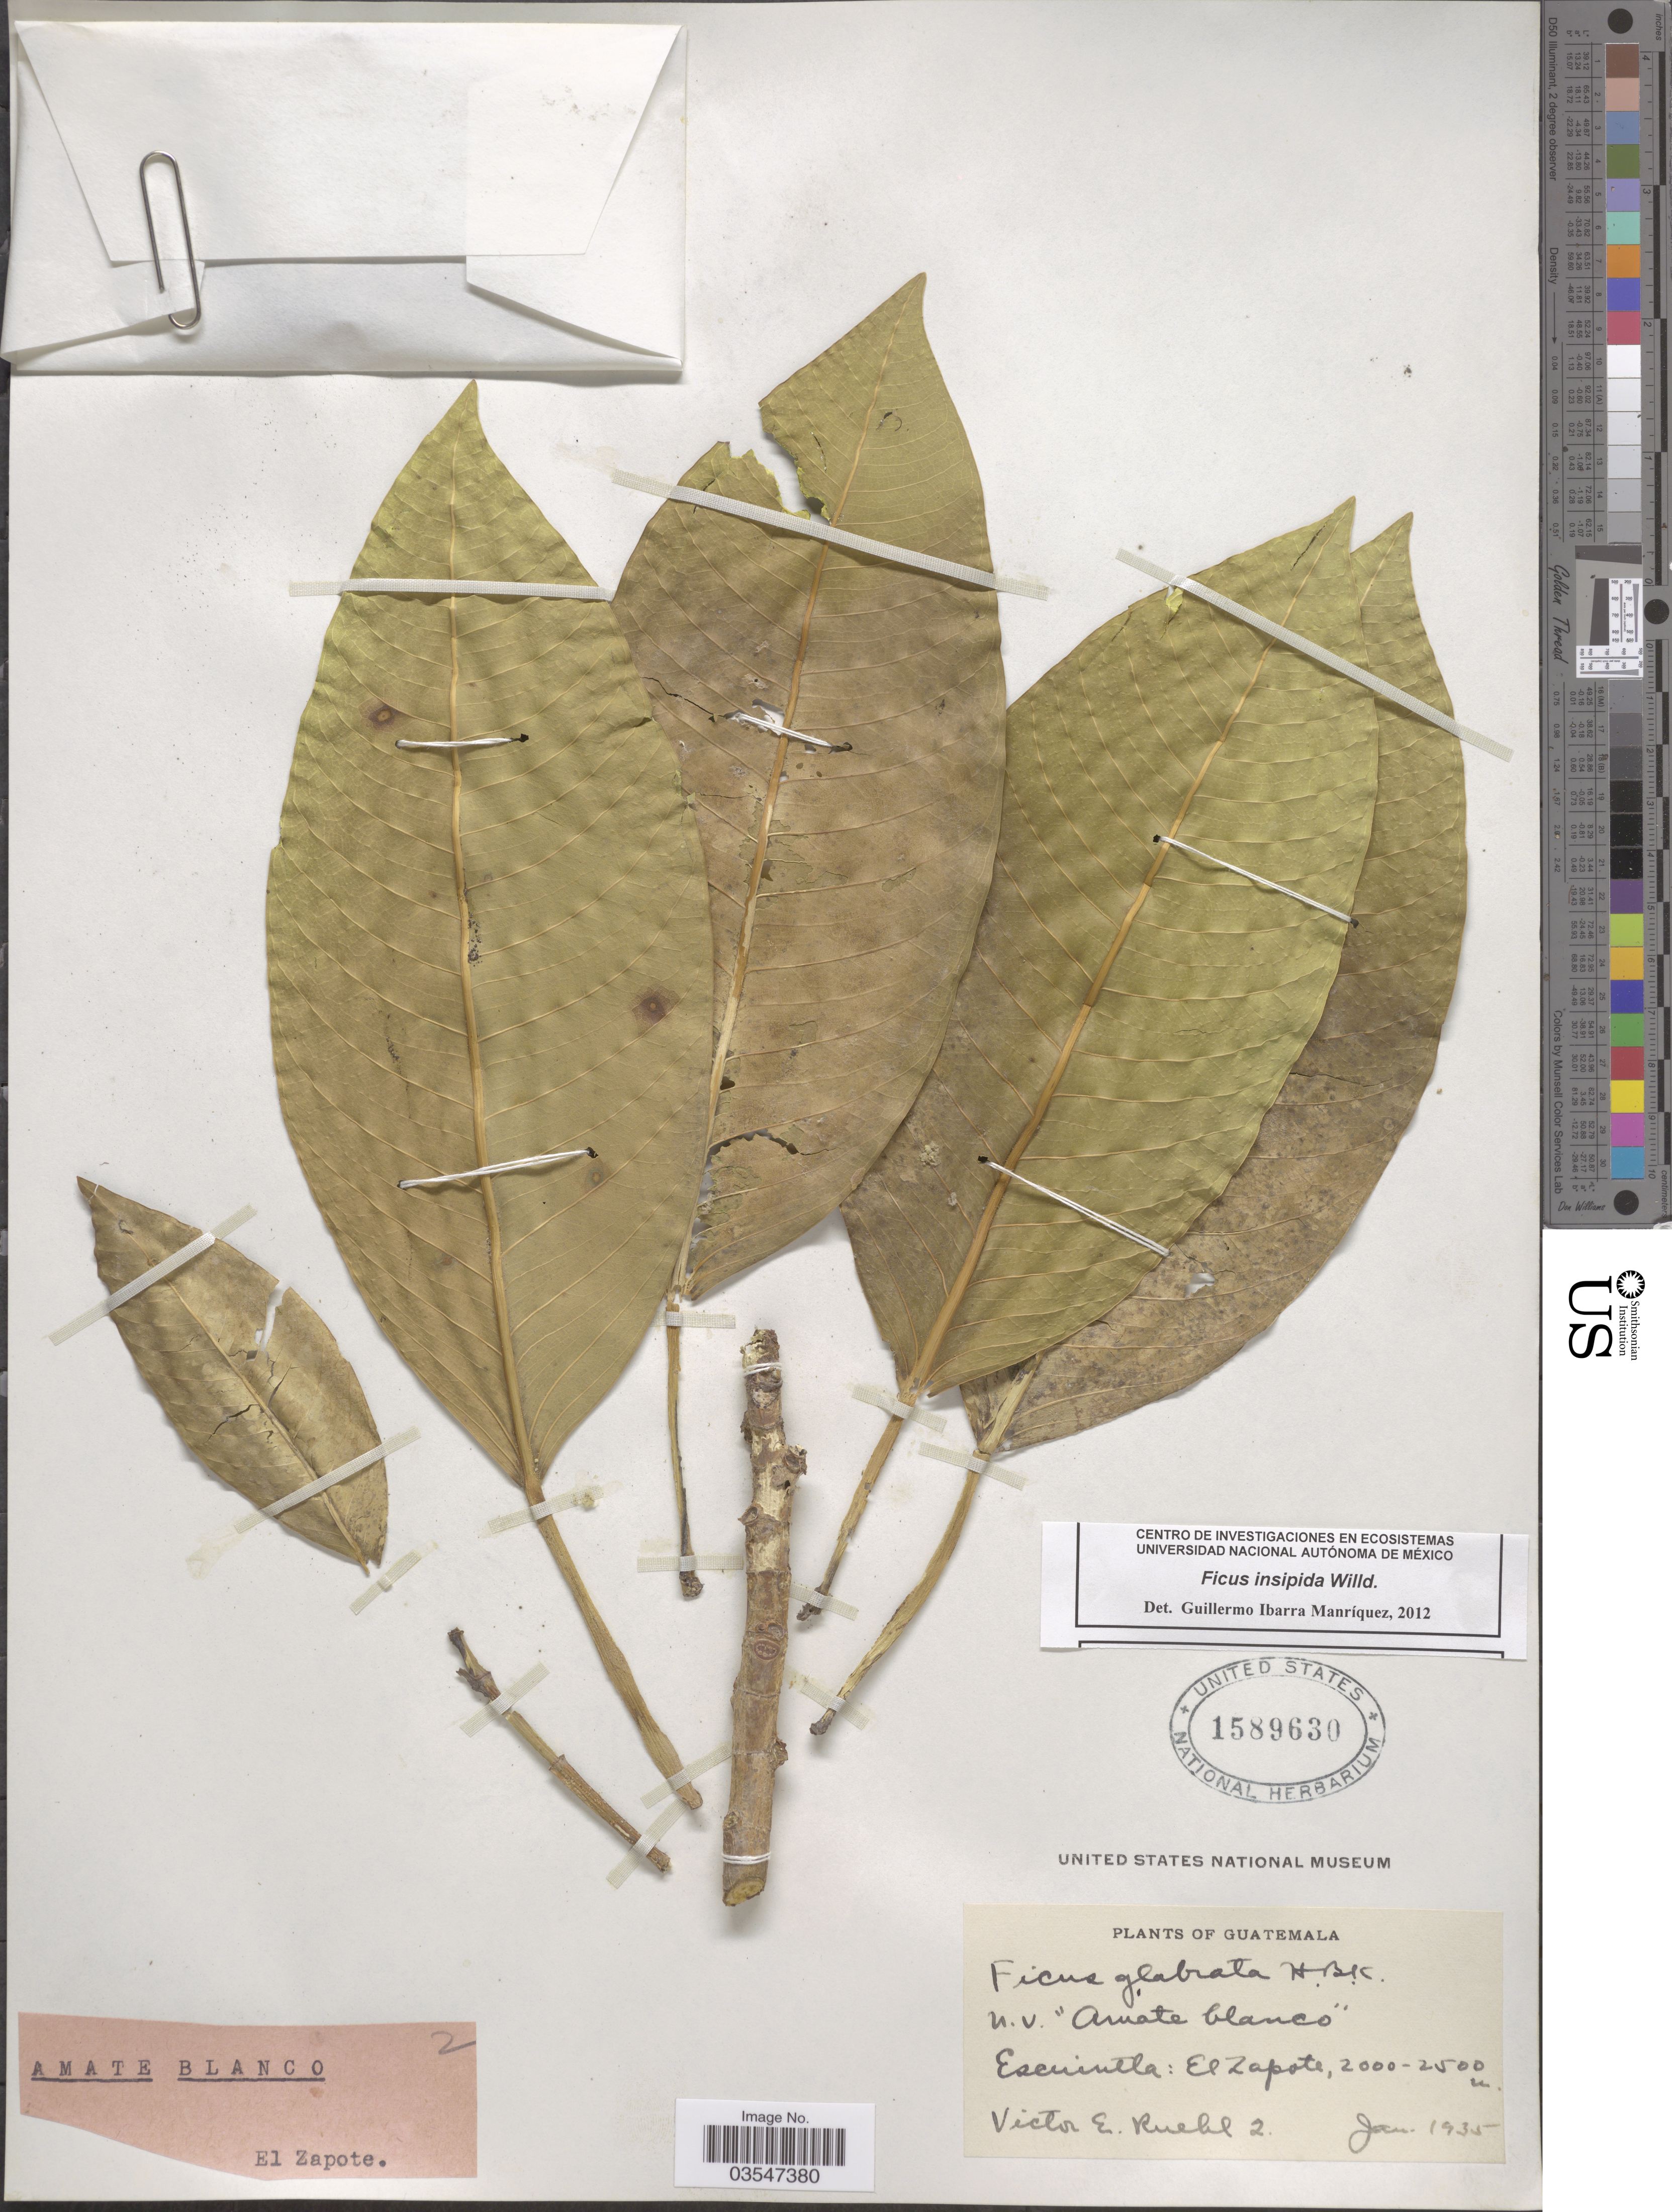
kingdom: Plantae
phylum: Tracheophyta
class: Magnoliopsida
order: Rosales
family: Moraceae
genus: Ficus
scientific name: Ficus insipida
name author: Willd.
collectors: V. Ruehl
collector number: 2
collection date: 1935-01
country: Guatemala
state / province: Escuintla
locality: Escuintla: El Zapote.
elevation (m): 2000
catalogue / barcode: US 1589630